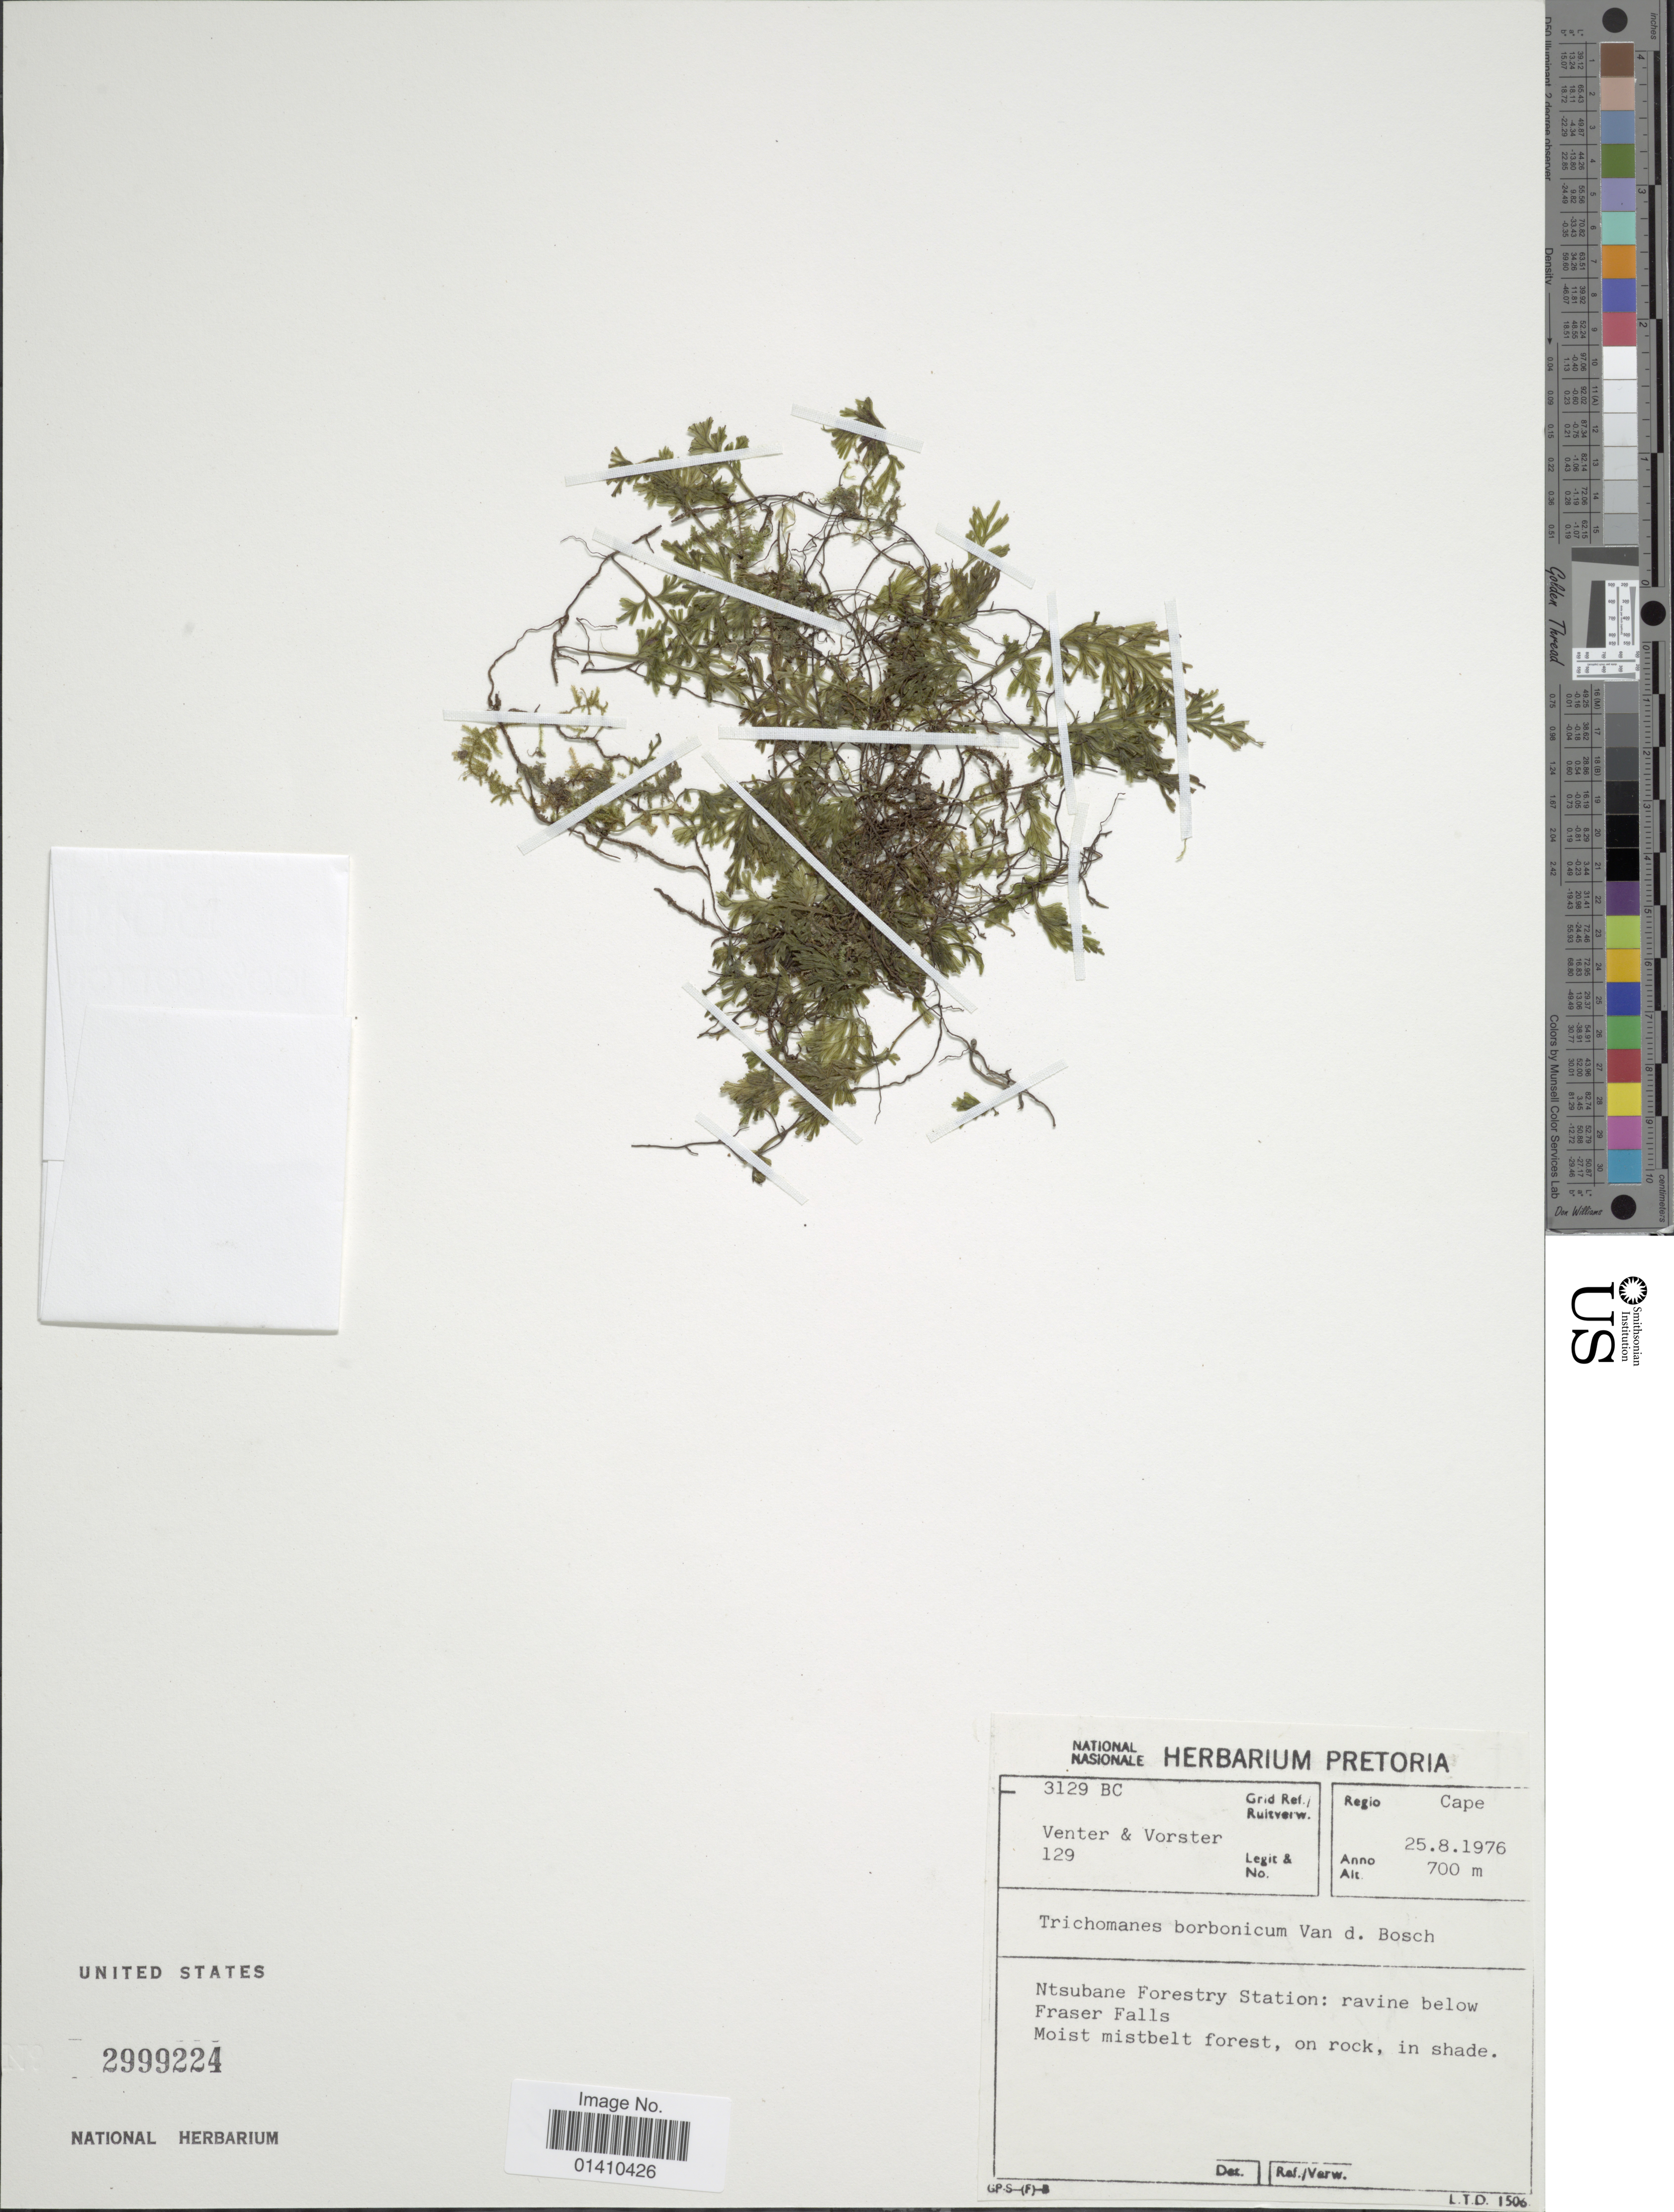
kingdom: Plantae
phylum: Tracheophyta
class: Polypodiopsida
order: Hymenophyllales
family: Hymenophyllaceae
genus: Polyphlebium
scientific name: Polyphlebium borbonicum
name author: (Bosch) Ebihara & Dubuisson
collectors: -. Venter & -. Vorster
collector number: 129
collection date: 1976-08-25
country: South Africa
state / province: Eastern Cape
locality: Cape, Ntsubane Forestry Station: ravine below Fraser Falls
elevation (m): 700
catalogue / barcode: US 2999224